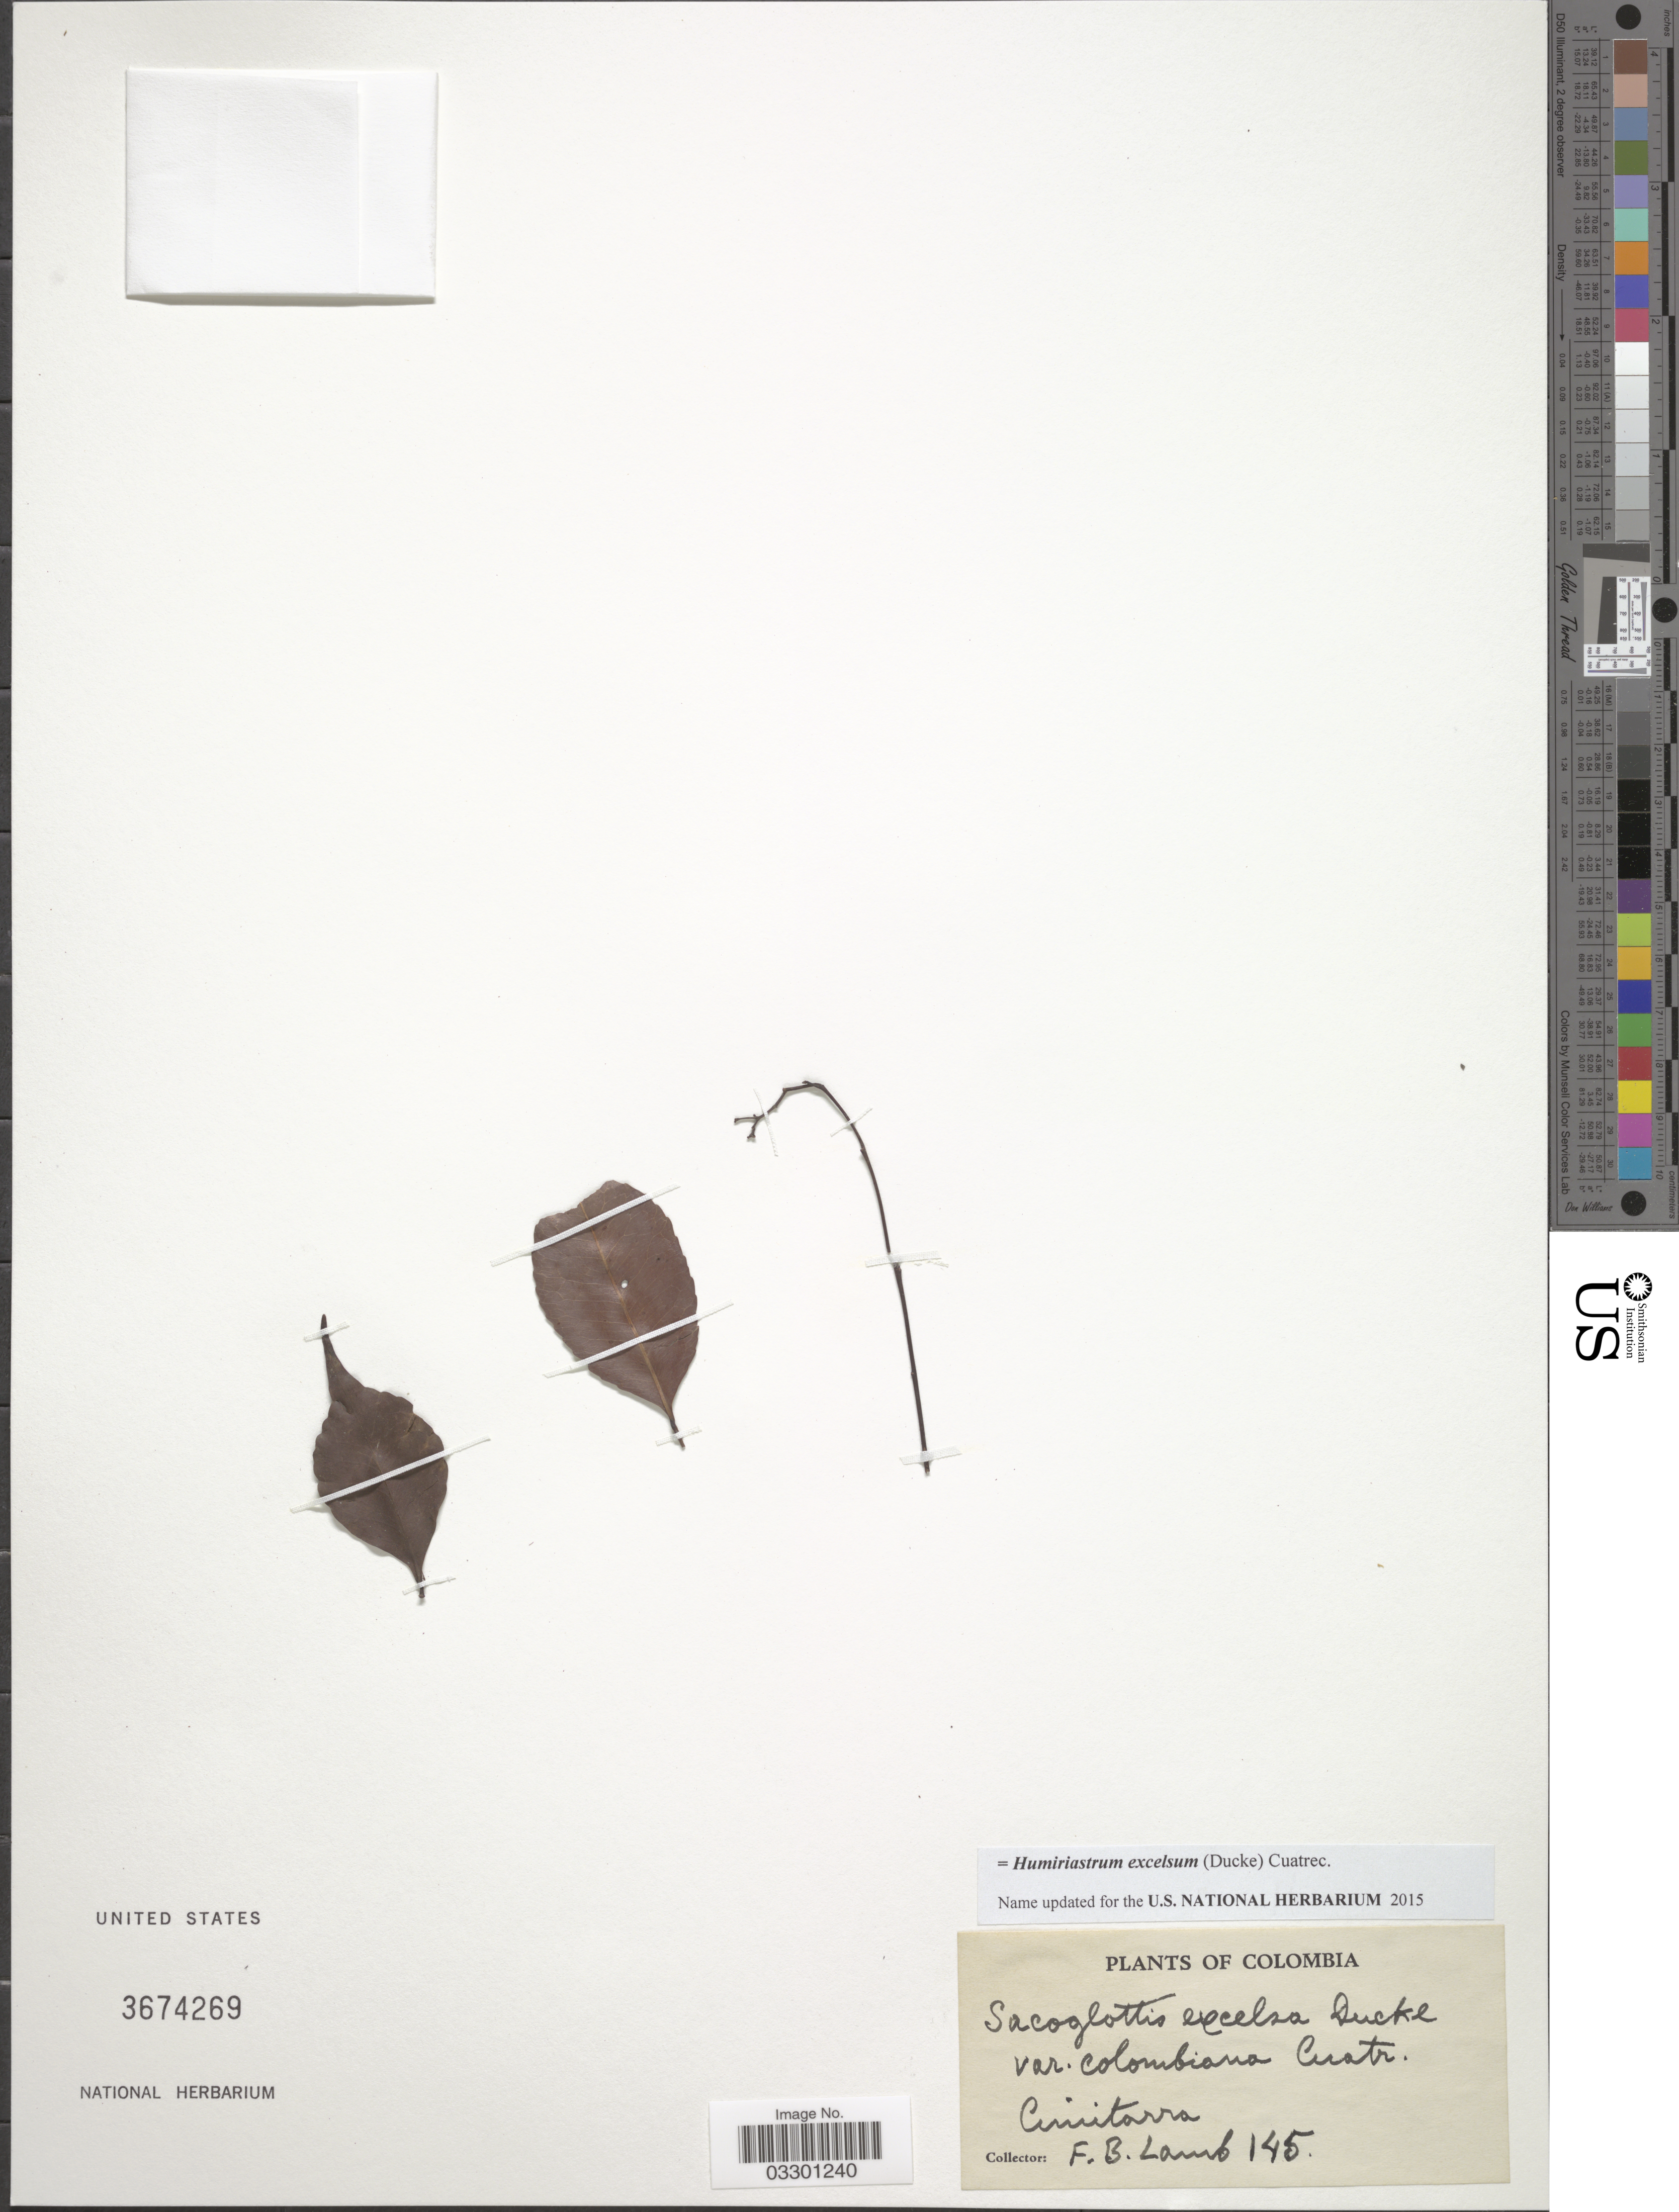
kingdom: Plantae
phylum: Tracheophyta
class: Magnoliopsida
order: Malpighiales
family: Humiriaceae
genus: Humiriastrum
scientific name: Humiriastrum excelsum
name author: (Ducke) Cuatrec.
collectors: F. B. Lamb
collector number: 145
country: Colombia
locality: Cimitarra.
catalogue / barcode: US 3674269